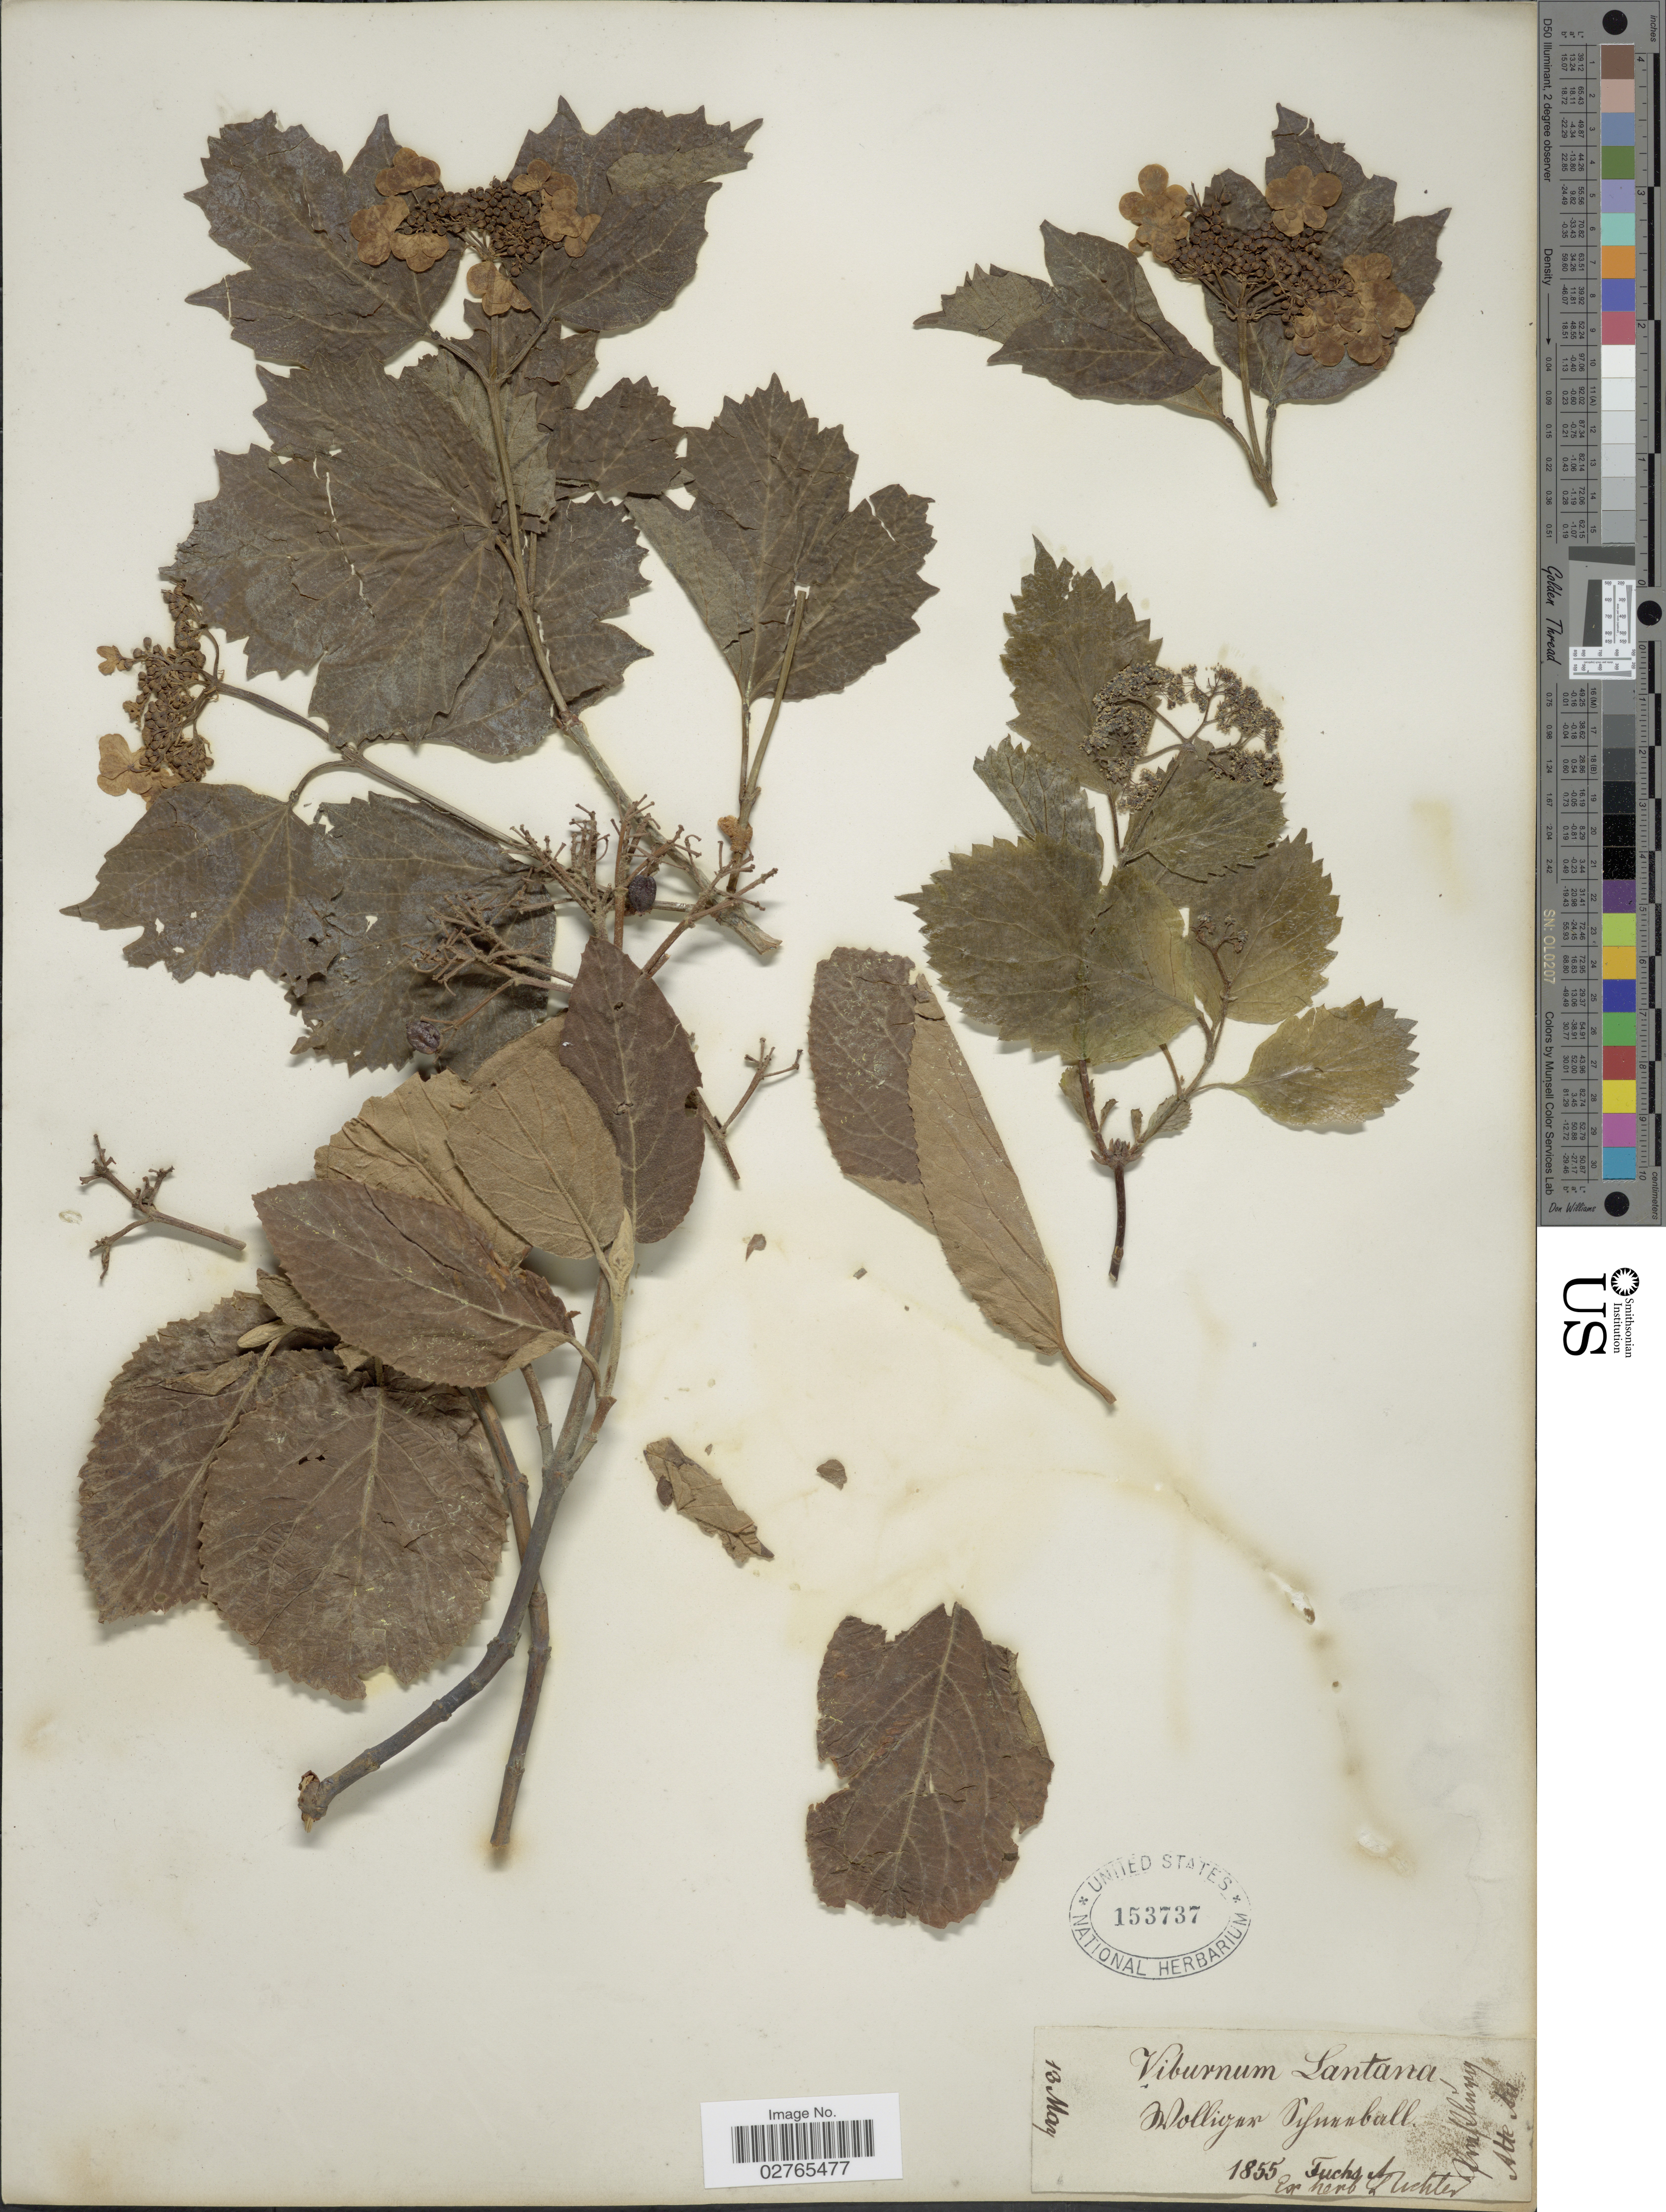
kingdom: Plantae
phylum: Tracheophyta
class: Magnoliopsida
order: Dipsacales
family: Viburnaceae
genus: Viburnum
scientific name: Viburnum lantana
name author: L.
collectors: Fuchs, --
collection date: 1855-05-13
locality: Imklimmy Atte Au [interpreted]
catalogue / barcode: US 153737